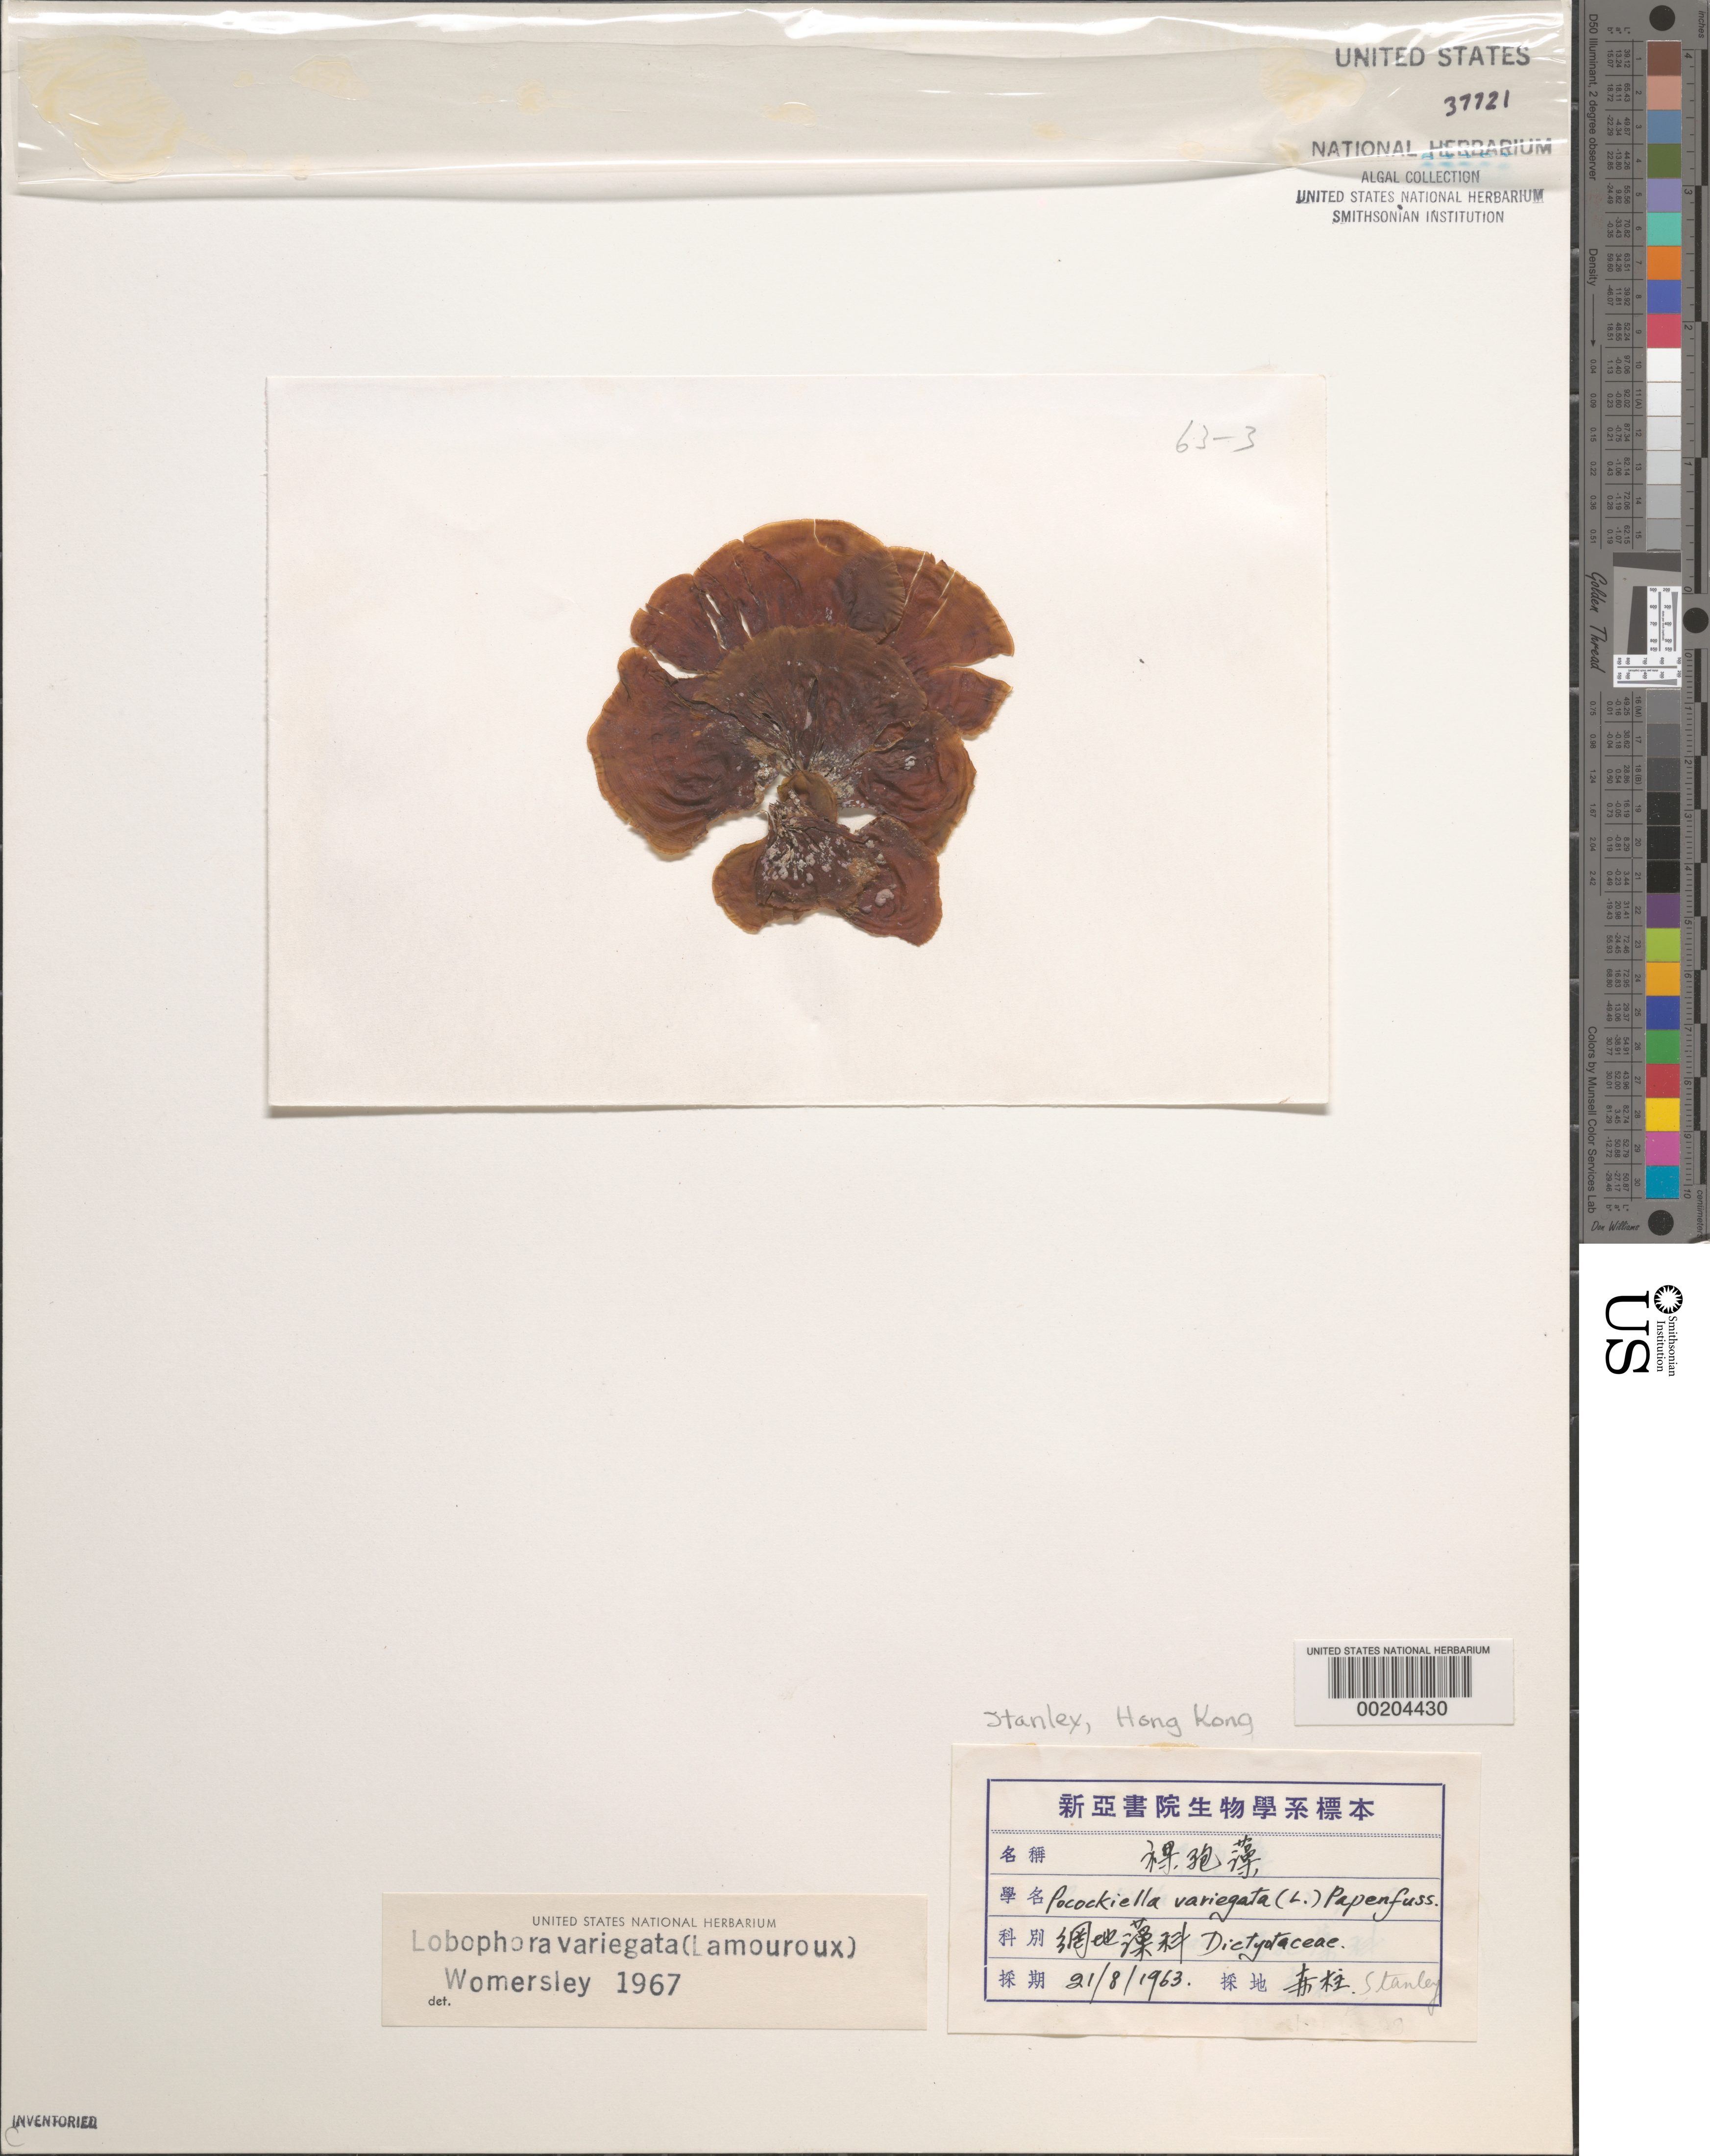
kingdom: Chromista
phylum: Ochrophyta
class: Phaeophyceae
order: Dictyotales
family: Dictyotaceae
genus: Lobophora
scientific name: Lobophora variegata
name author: (J.V.Lamouroux) Womersley & E.C. Oliveira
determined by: Womersley, H. B. S.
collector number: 63-3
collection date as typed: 21 Aug 1963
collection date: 1963-08-21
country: China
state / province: Hong Kong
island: Hong Kong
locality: Stanley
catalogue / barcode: US 37721